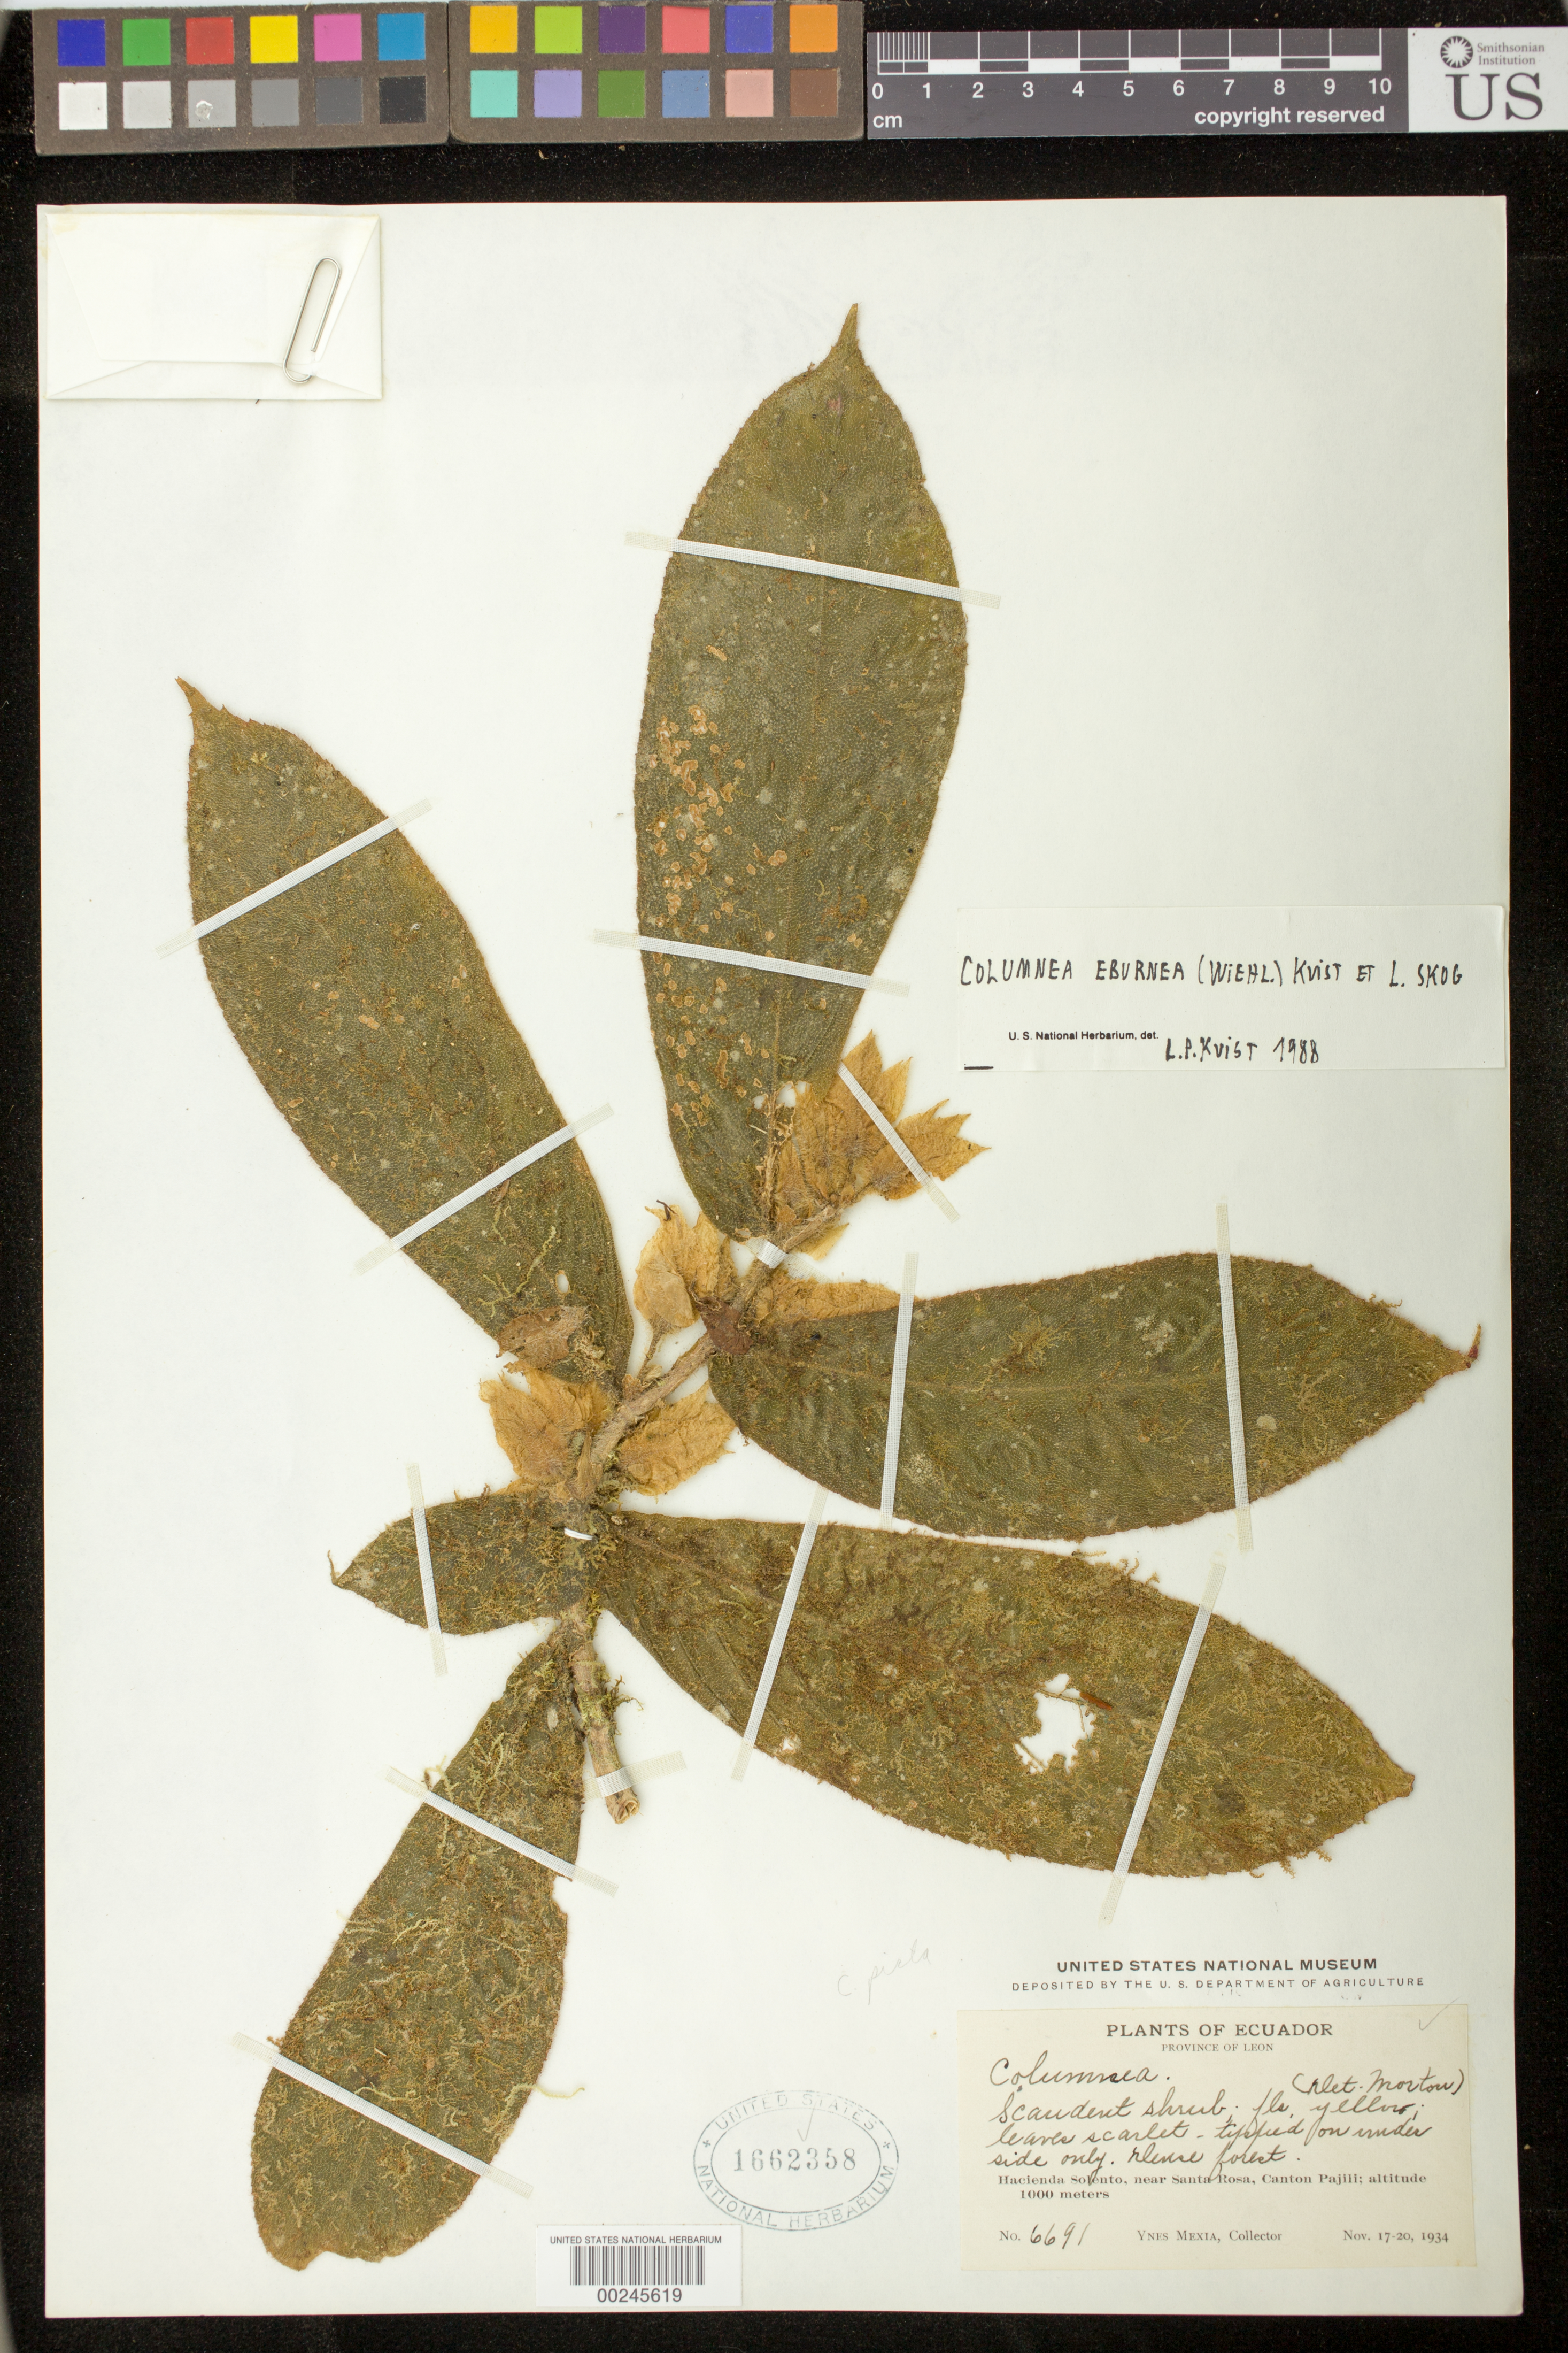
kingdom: Plantae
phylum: Tracheophyta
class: Magnoliopsida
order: Lamiales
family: Gesneriaceae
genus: Columnea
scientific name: Columnea eburnea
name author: (Wiehler) L.P. Kvist & L.E. Skog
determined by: Skog, Laurence E.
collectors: Y. Mexia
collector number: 6691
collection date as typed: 17-20 Nov 1934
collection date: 1934-11-17/1934-11-20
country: Ecuador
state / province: Cotopaxi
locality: Leon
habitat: Dense forest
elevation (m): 1000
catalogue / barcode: US 1662358